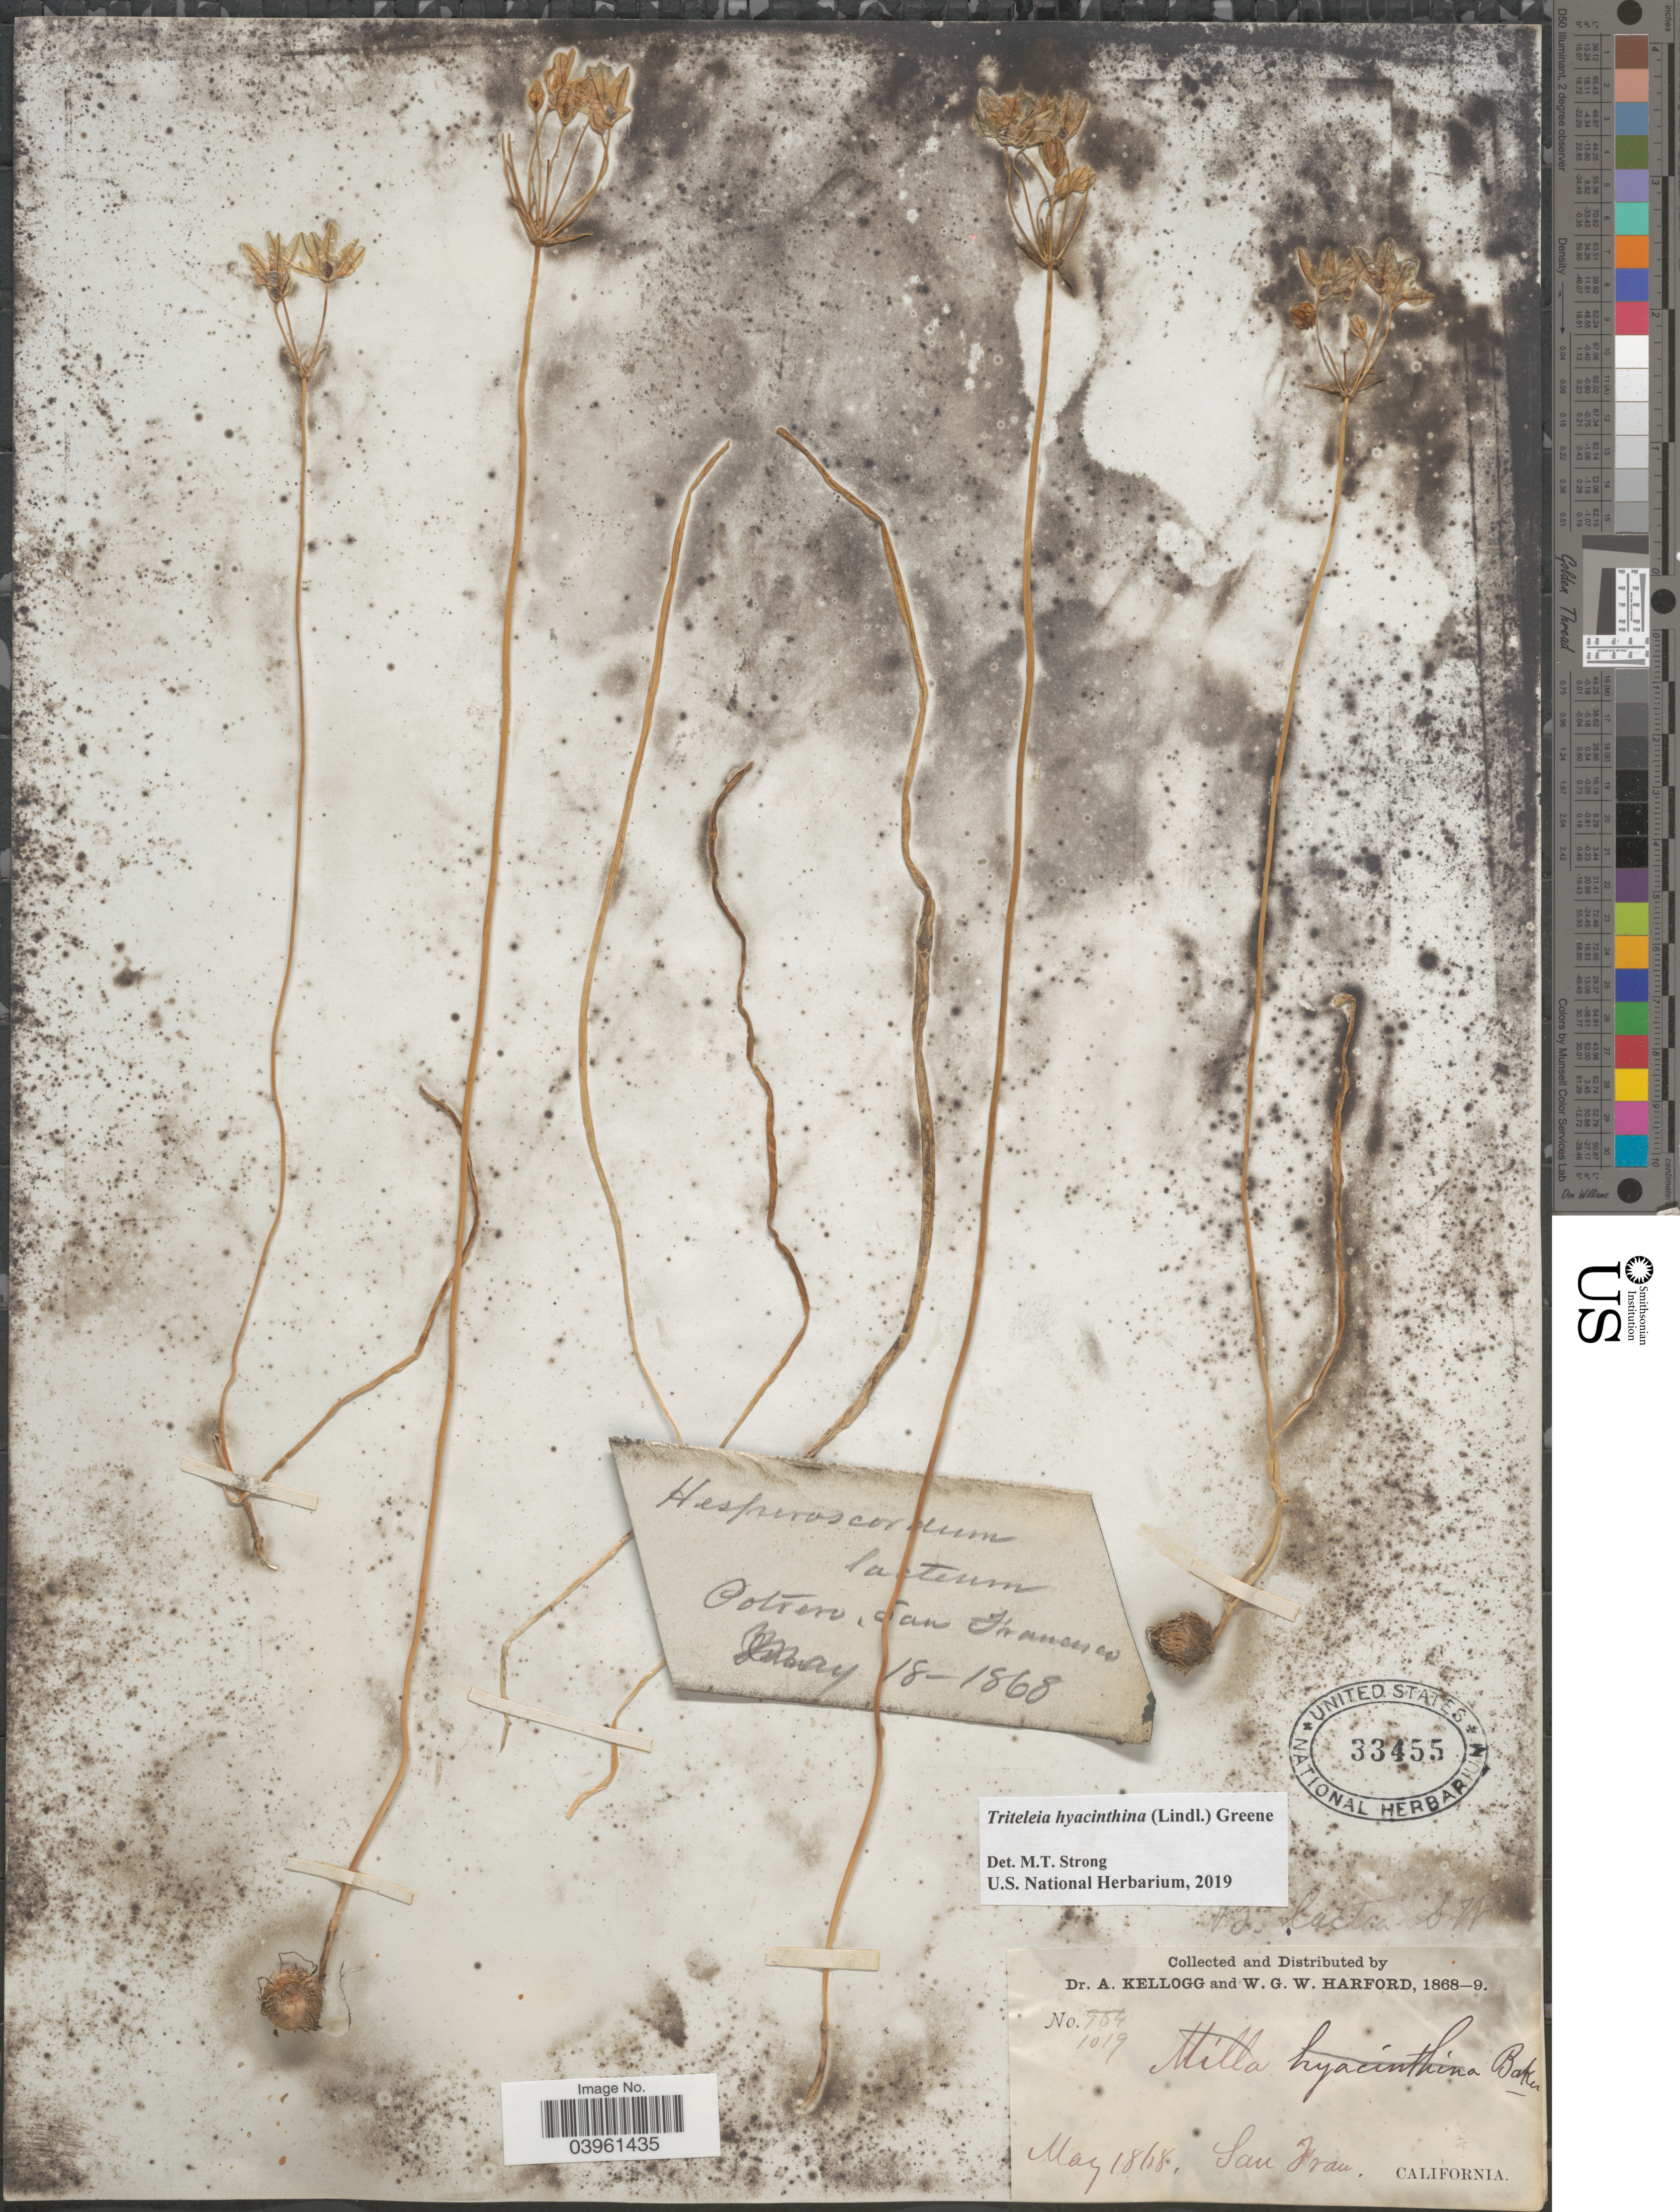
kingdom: Plantae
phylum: Tracheophyta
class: Liliopsida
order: Asparagales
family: Asparagaceae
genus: Triteleia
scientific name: Triteleia hyacinthina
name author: (Lindl.) Greene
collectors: A. Kellogg & W. G. W. Harford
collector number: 1019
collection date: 1868-05-18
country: United States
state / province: California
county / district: San Francisco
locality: Potrero. San Francisco.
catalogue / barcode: US 33455